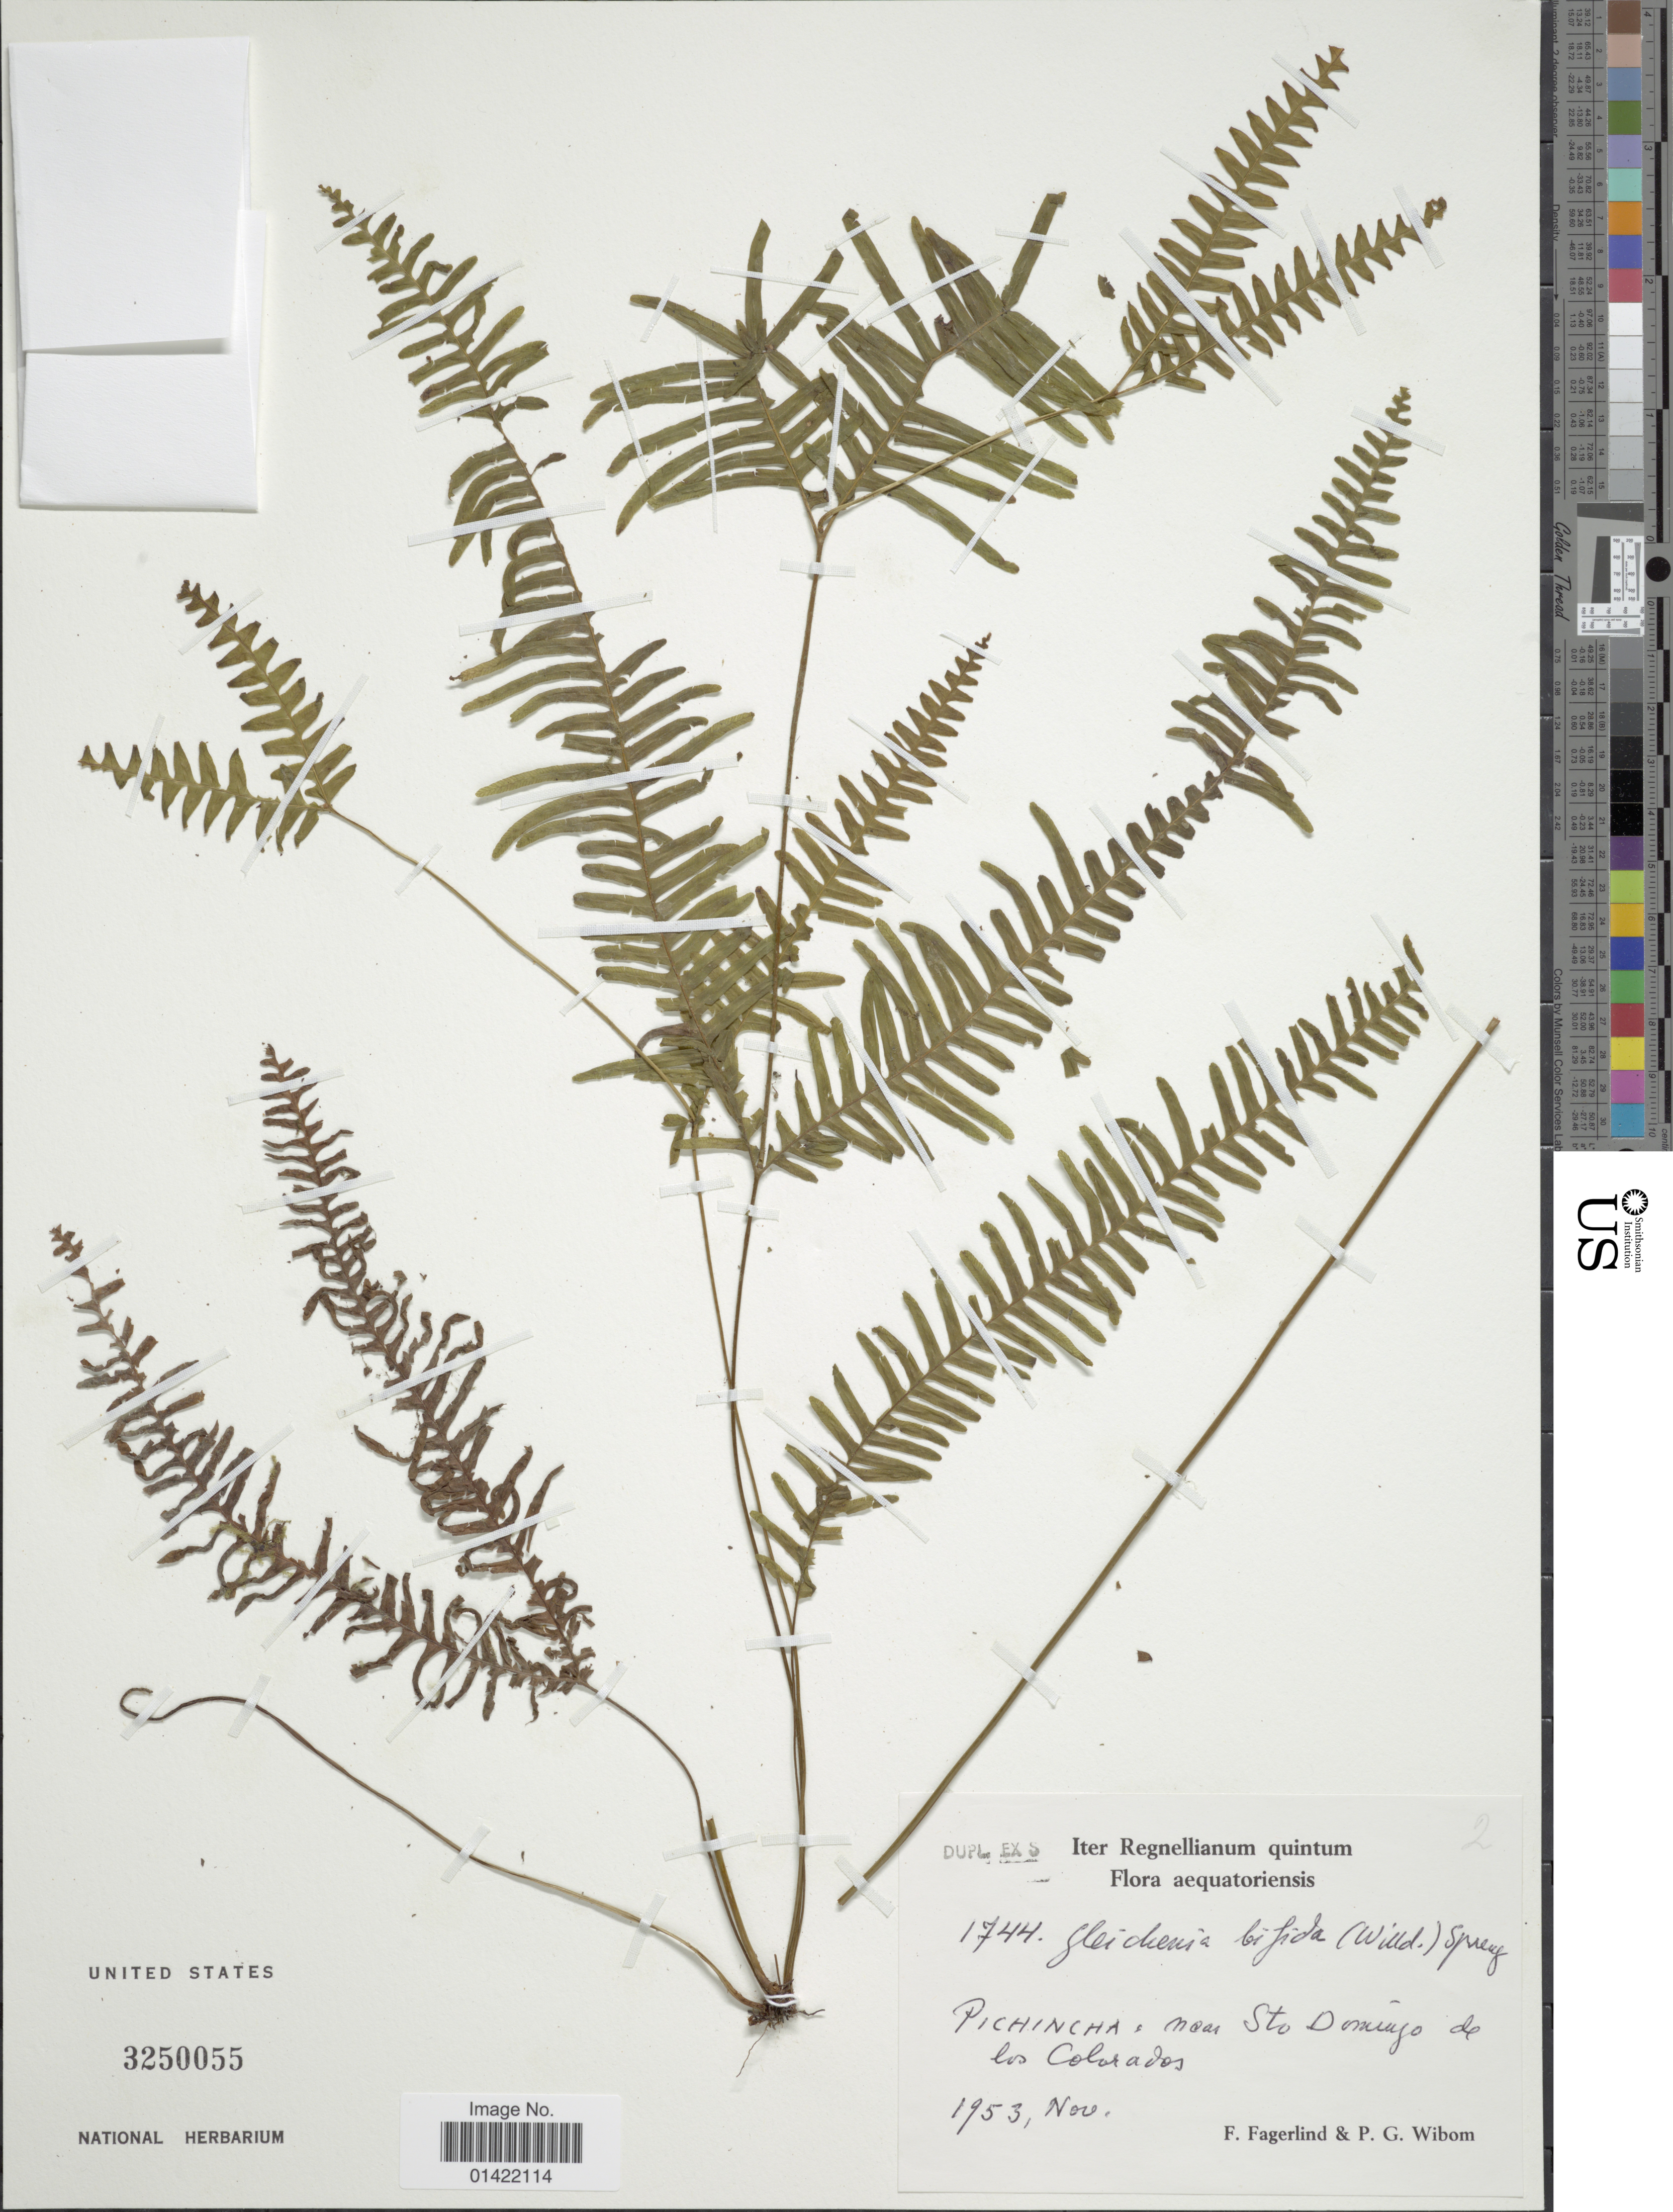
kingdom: Plantae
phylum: Tracheophyta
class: Polypodiopsida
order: Gleicheniales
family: Gleicheniaceae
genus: Sticherus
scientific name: Sticherus bifidus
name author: (Willd.) Ching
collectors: F. Fagerlind & P. Wibom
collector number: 1744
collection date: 1953-11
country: Ecuador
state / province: Pichincha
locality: Pichincha: near Sto Domingo de los Colorados.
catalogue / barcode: US 3250055